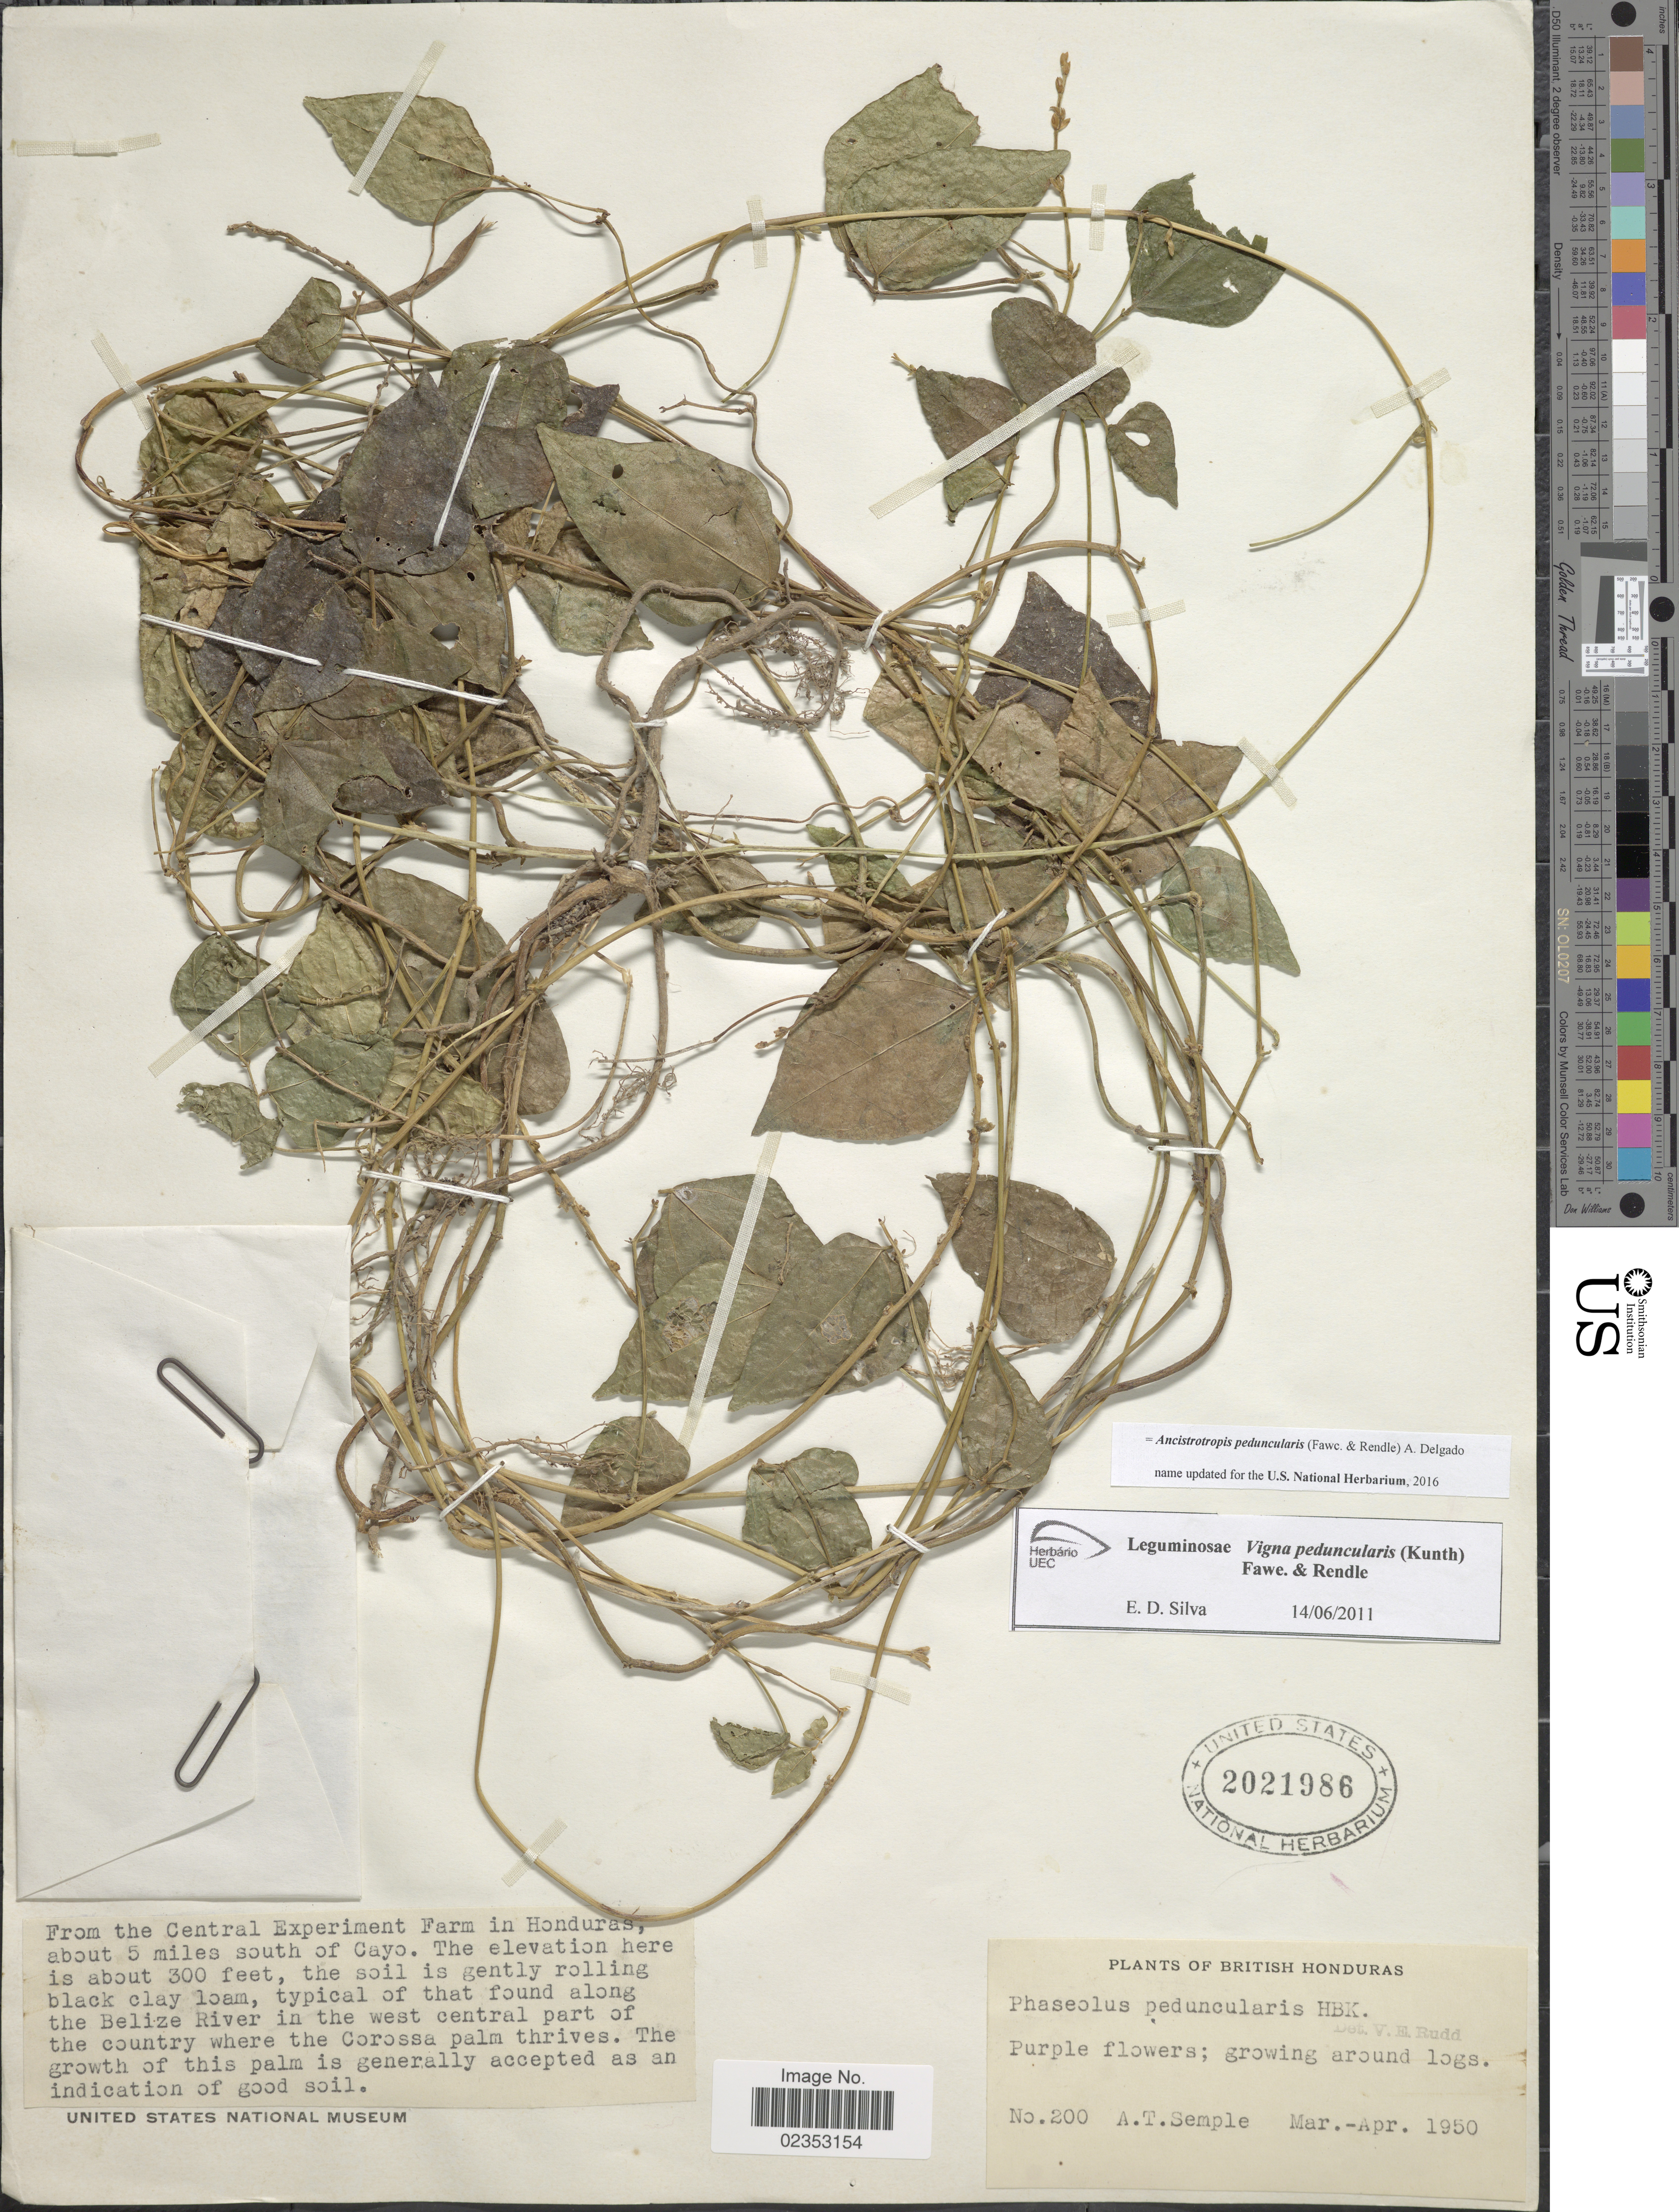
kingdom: Plantae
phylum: Tracheophyta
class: Magnoliopsida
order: Fabales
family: Fabaceae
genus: Ancistrotropis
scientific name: Ancistrotropis peduncularis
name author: (Fawc. & Rendle) A. Delgado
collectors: A. Semple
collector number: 200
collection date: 1950-03/1950-04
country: Belize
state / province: Cayo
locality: British Honduras. Central Experiment Farm, about 5 miles south of Cayo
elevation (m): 91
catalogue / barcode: US 2021986